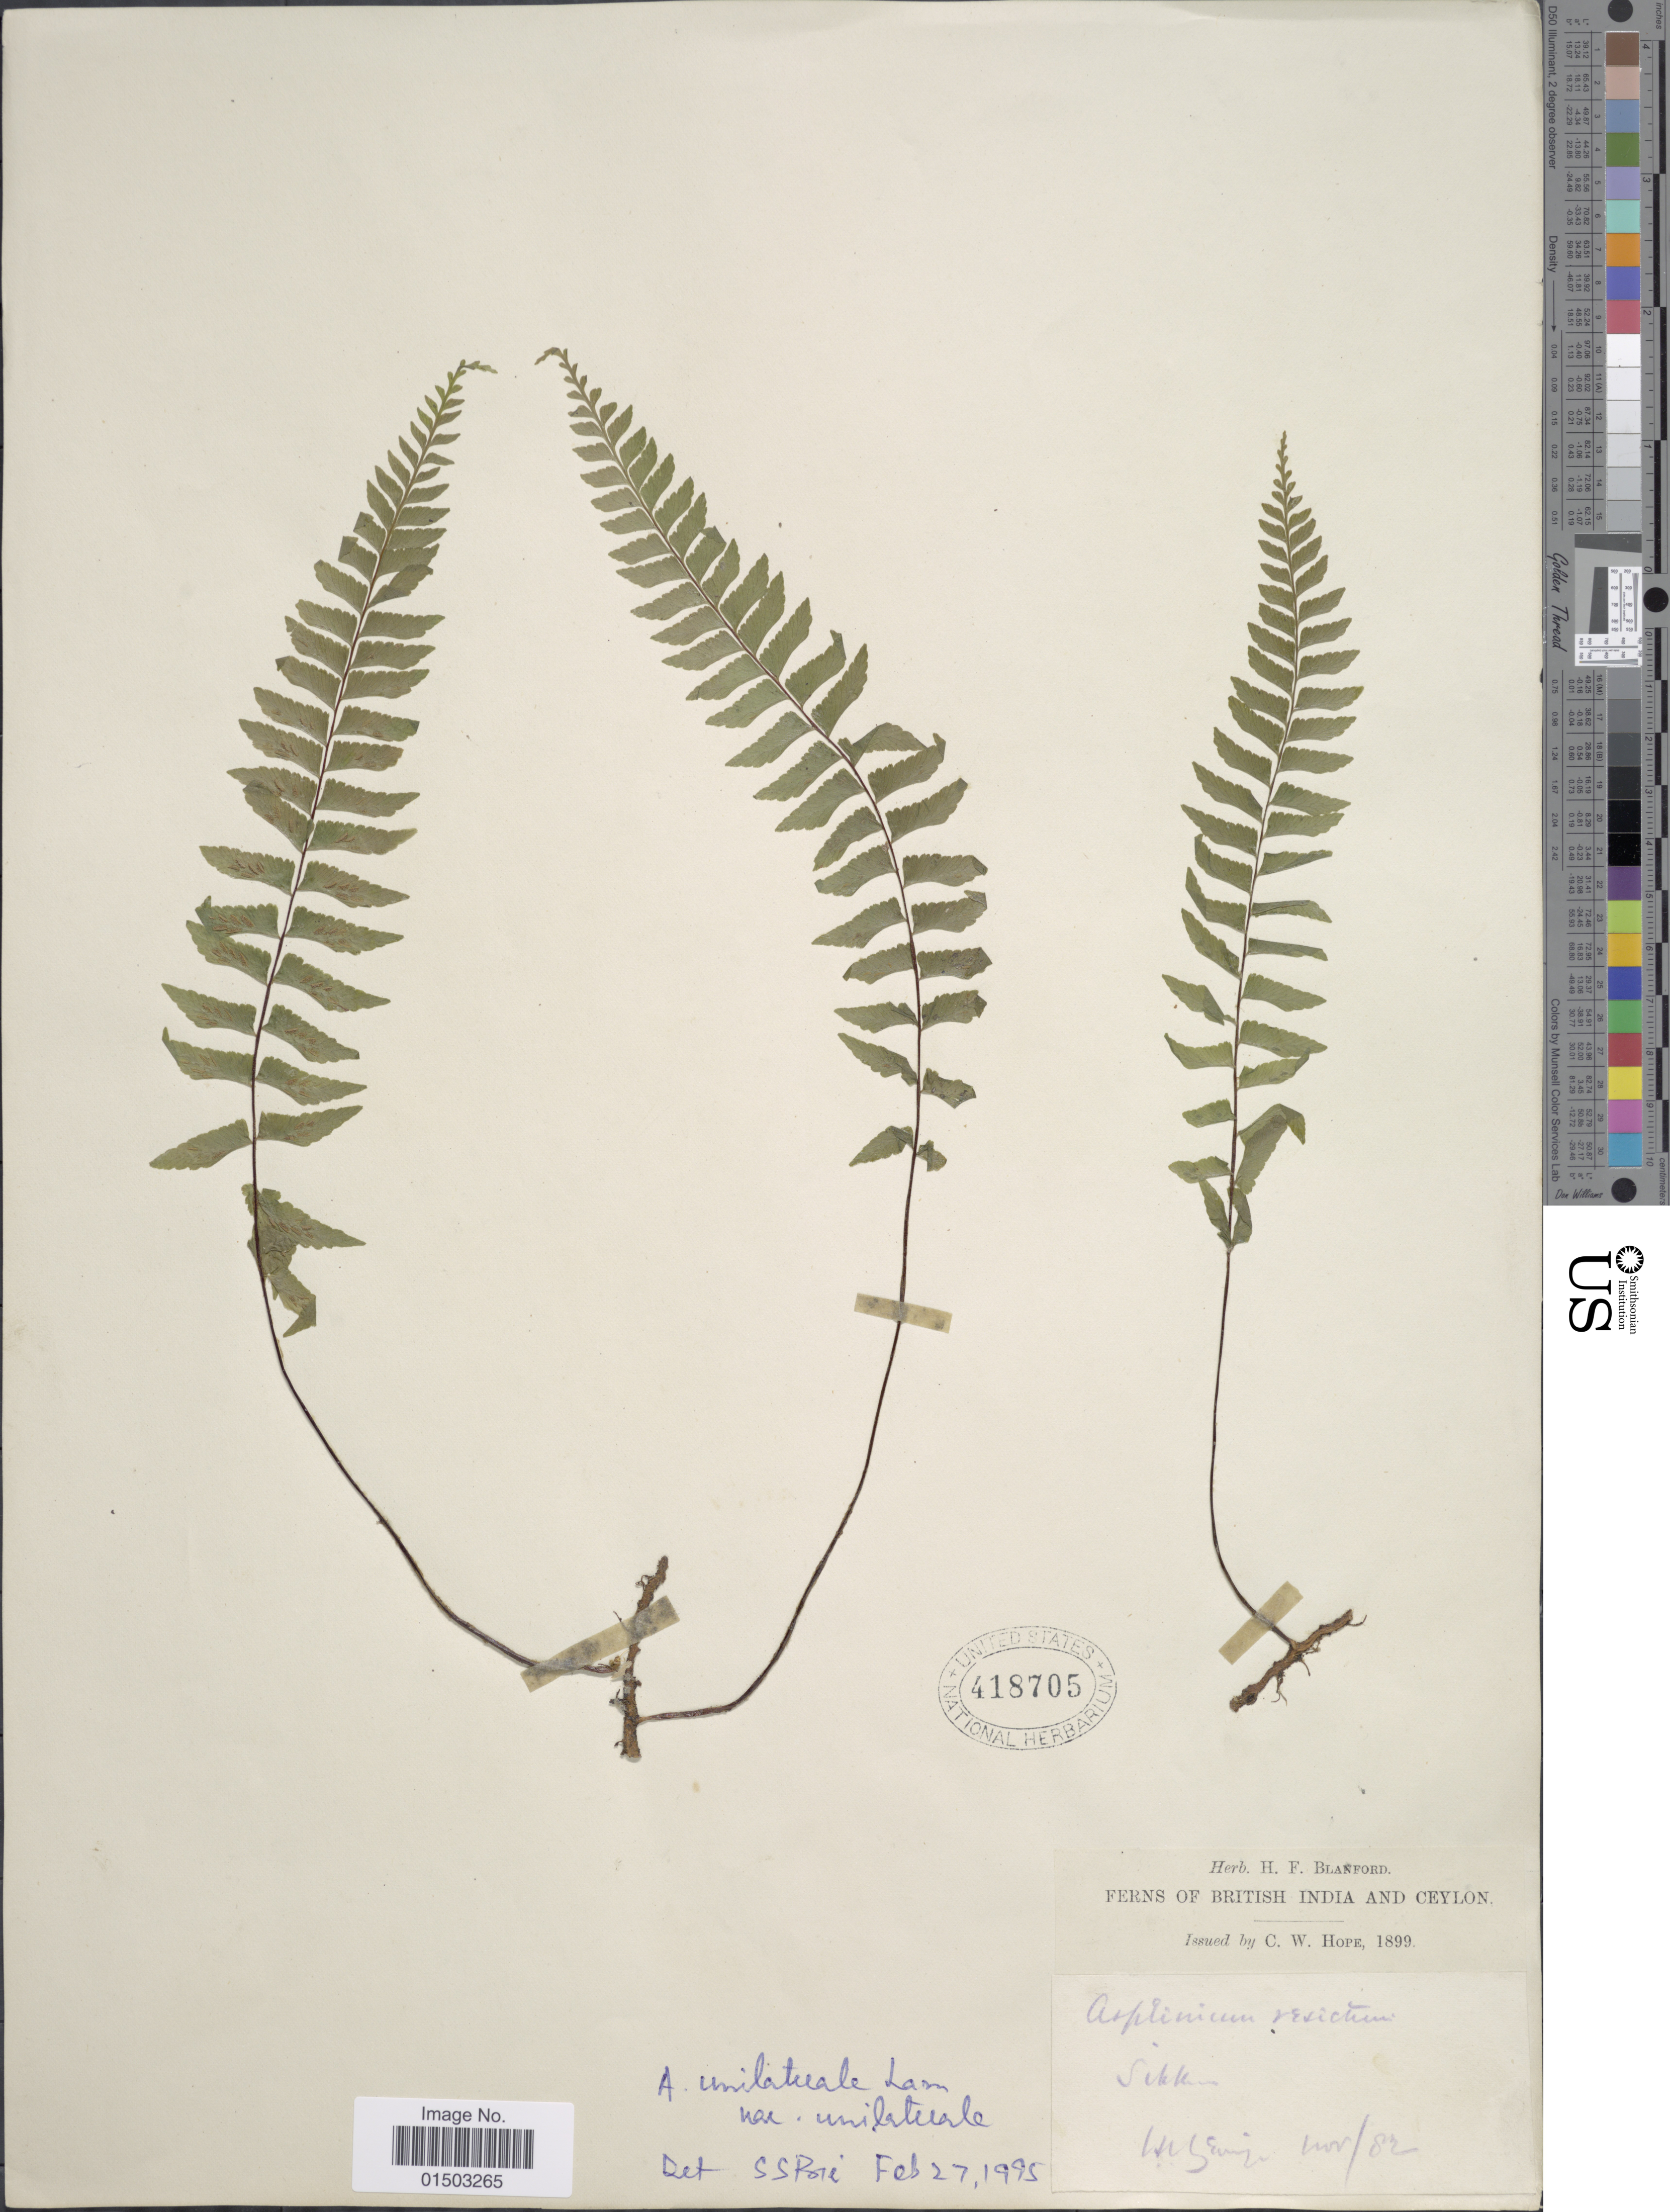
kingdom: Plantae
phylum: Tracheophyta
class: Polypodiopsida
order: Polypodiales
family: Aspleniaceae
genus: Hymenasplenium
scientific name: Hymenasplenium unilaterale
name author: (Lam.) Hayata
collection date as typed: Transcribed d/m/y: /11/82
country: India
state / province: Sikkim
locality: Sikkim. British India and Ceylon.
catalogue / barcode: US 418705